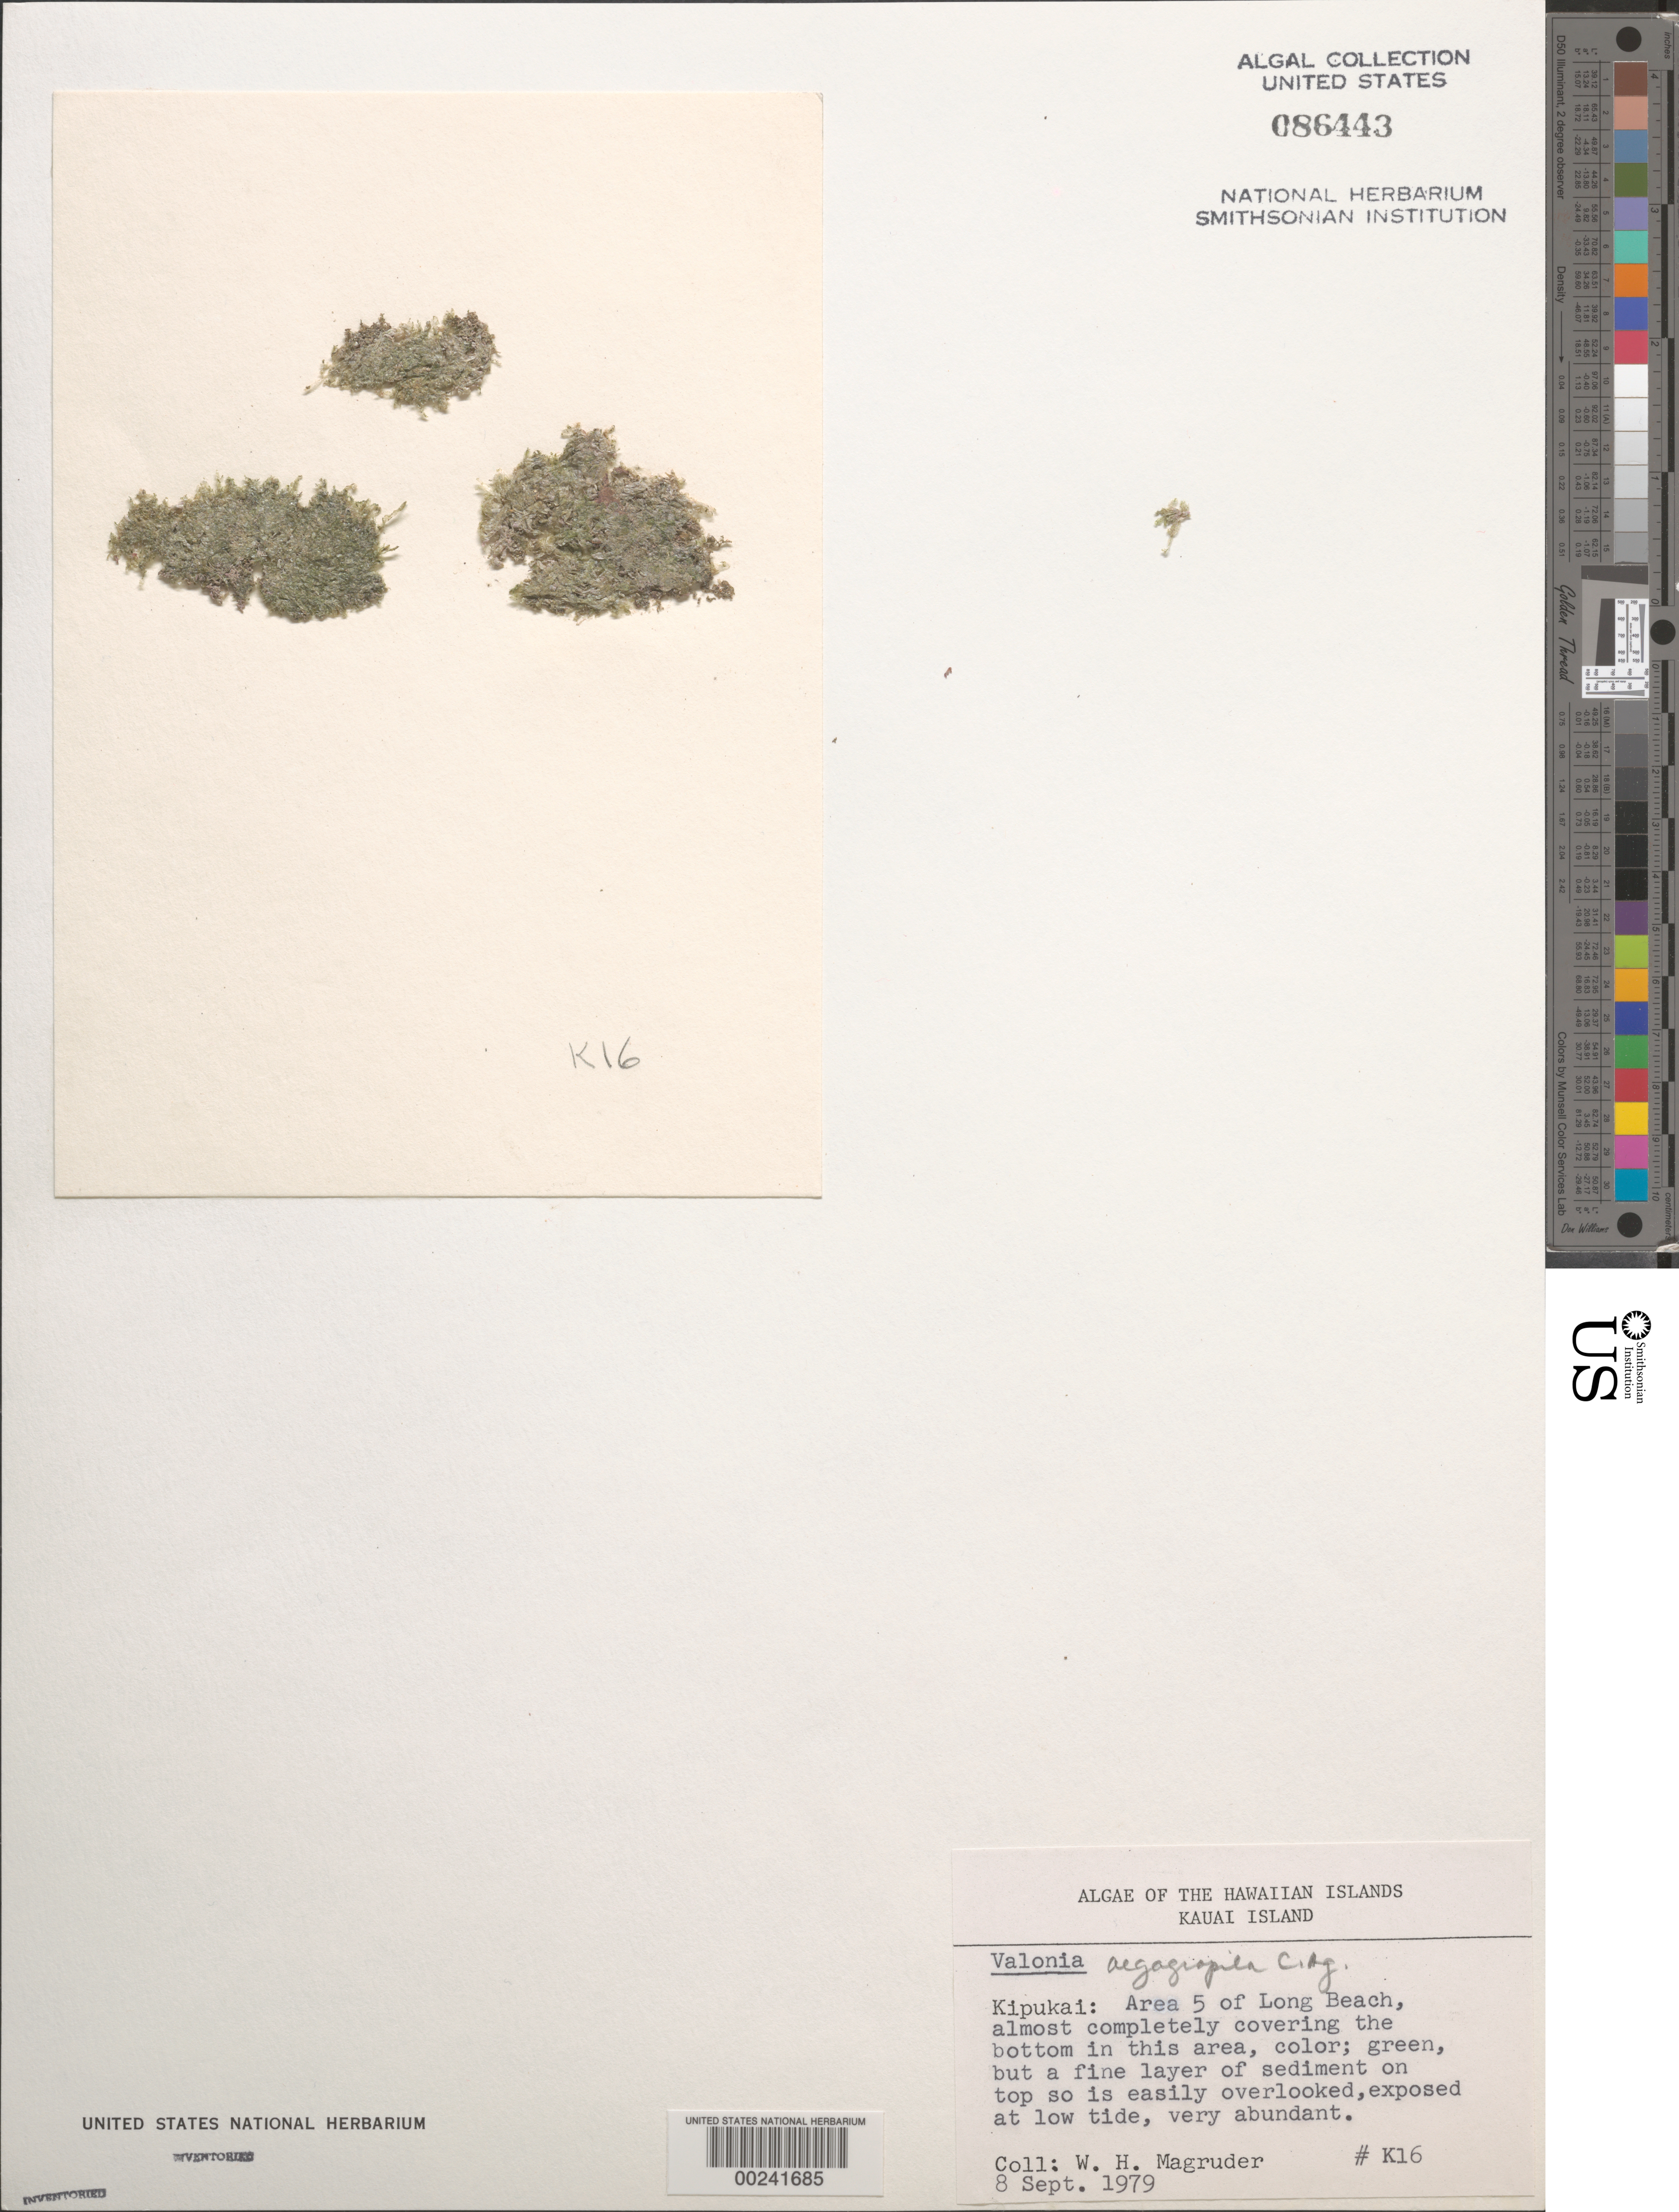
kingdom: Plantae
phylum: Chlorophyta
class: Ulvophyceae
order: Siphonocladales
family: Valoniaceae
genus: Valonia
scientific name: Valonia aegagropila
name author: C. Agardh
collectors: W. Magruder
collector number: K16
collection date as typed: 08 Sep 1979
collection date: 1979-09-08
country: United States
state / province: Hawaii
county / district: Kauai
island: Kaua'i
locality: Kipukai, Long Beach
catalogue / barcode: US 86443